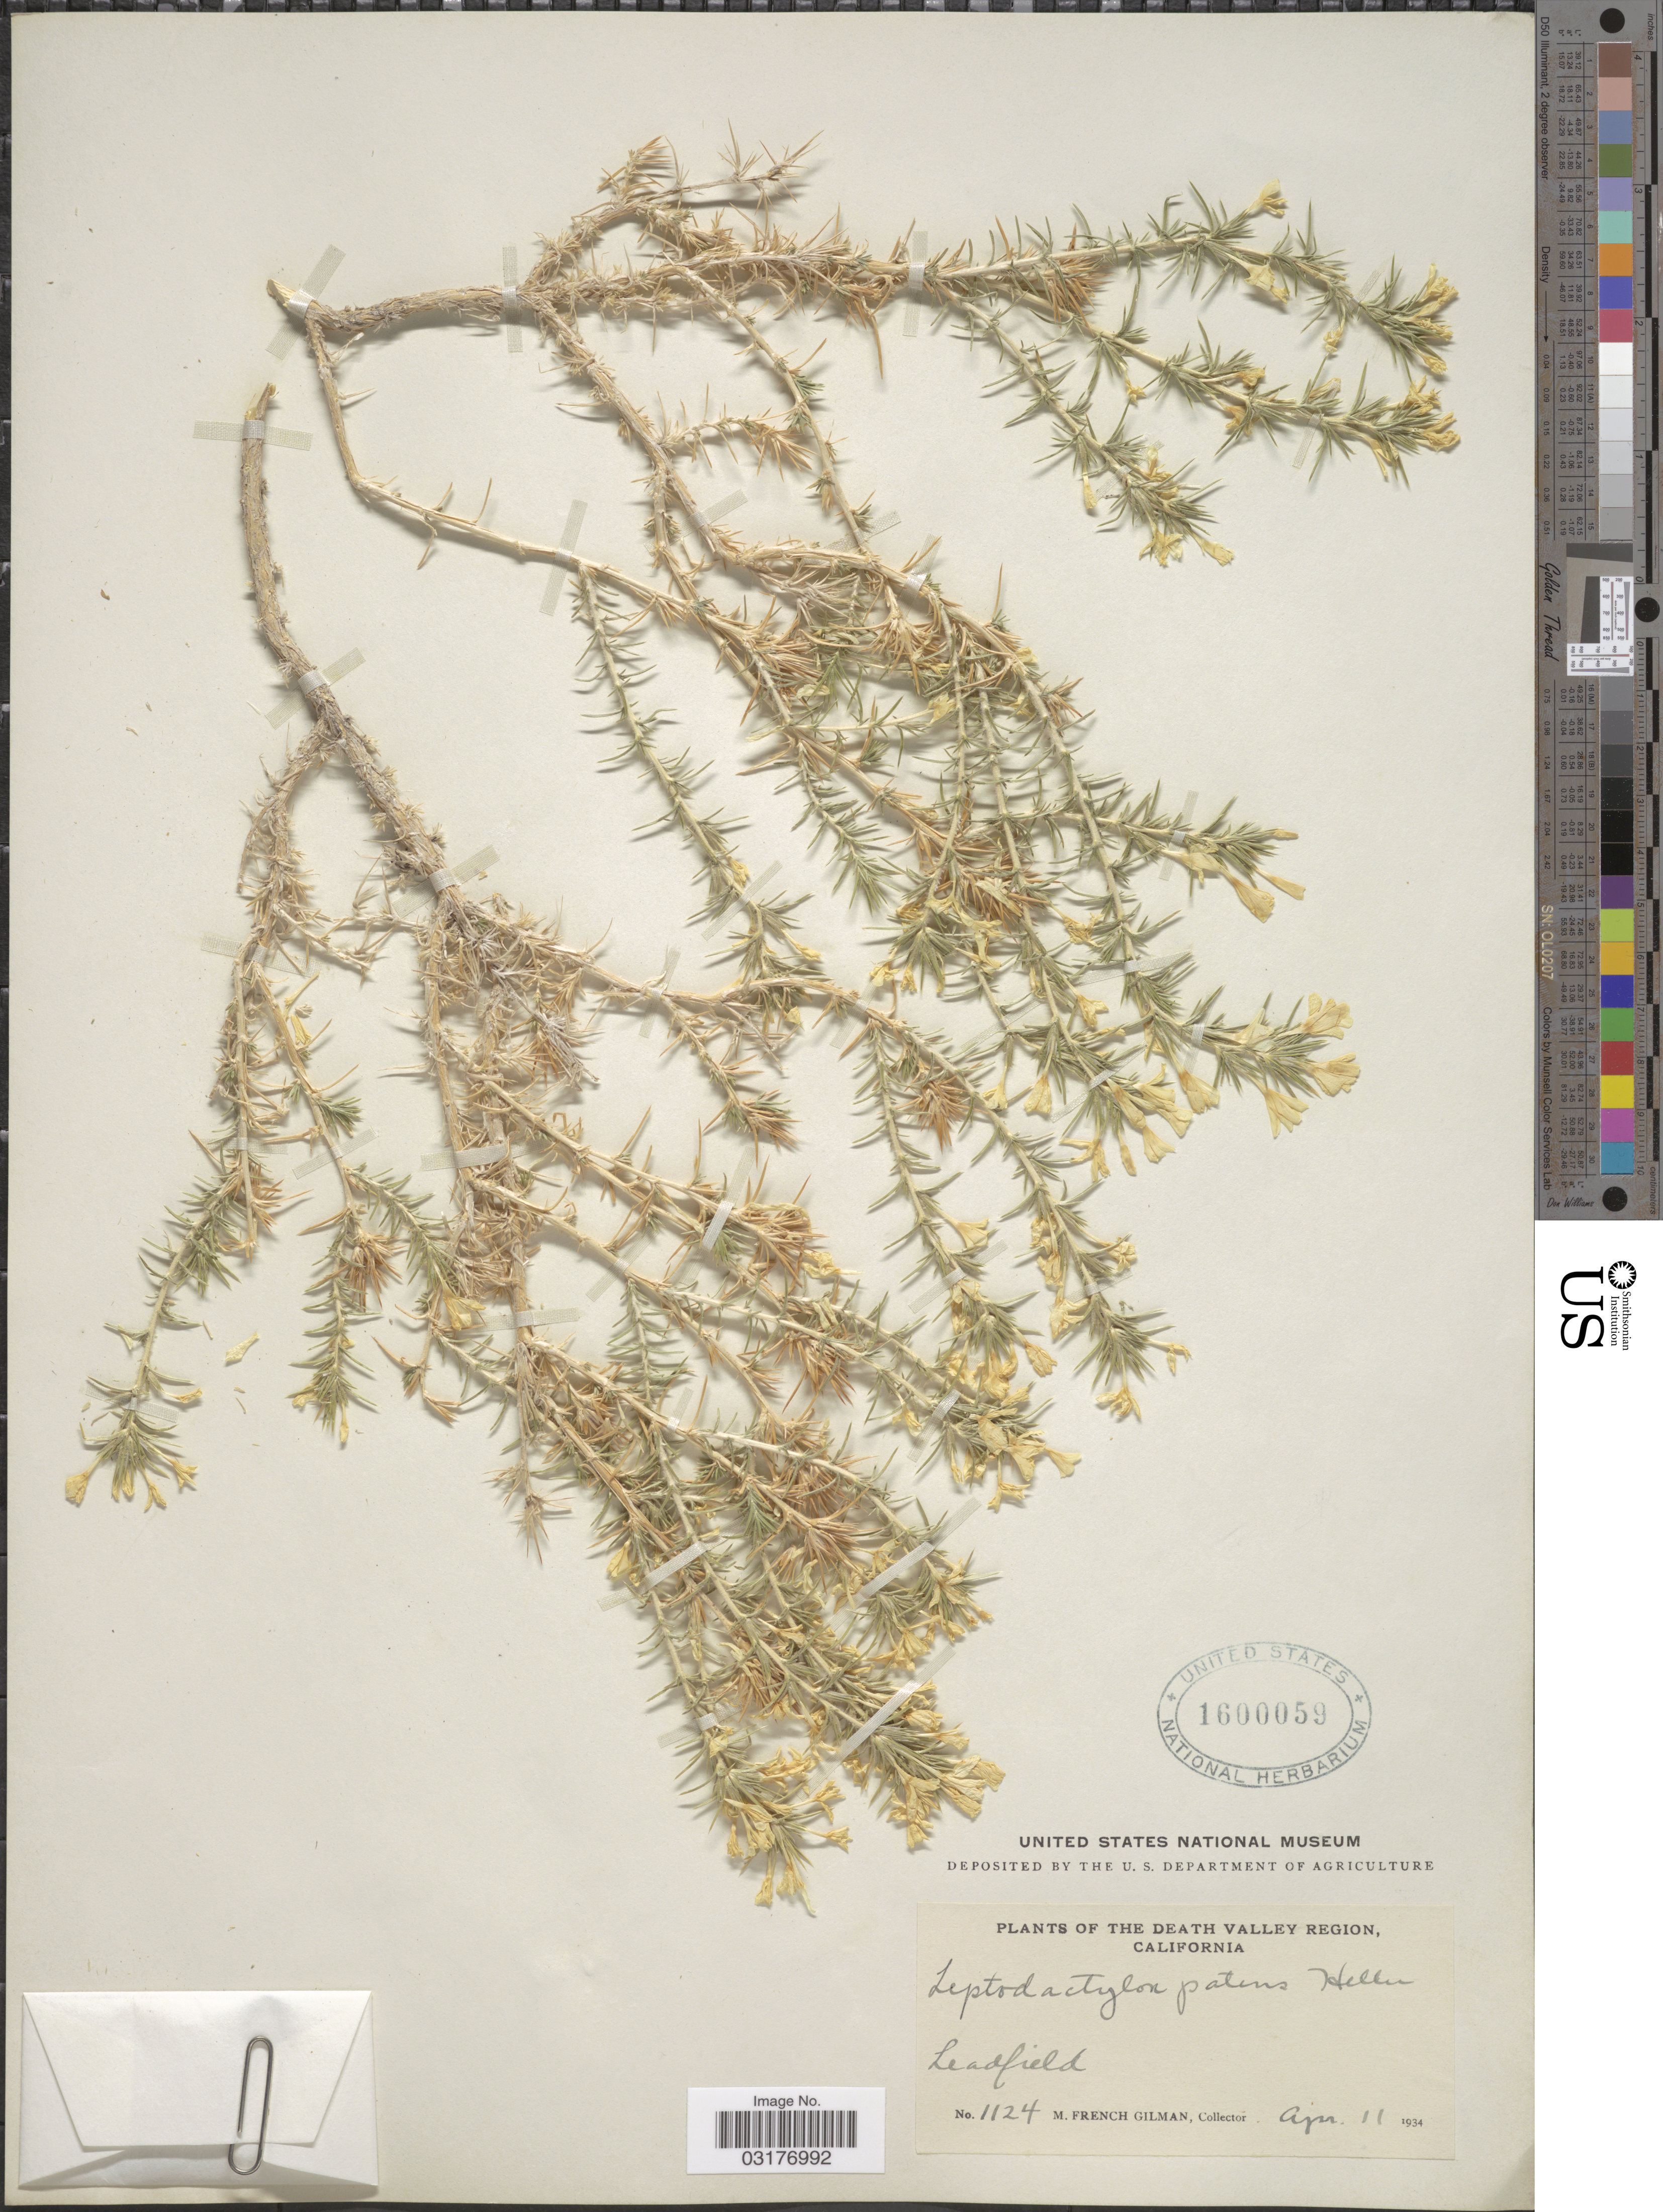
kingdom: Plantae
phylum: Tracheophyta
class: Magnoliopsida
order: Ericales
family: Polemoniaceae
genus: Linanthus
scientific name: Linanthus pungens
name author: (Torr.) J.M. Porter & L.A. Johnson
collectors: M. F. Gilman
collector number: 1124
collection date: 1934-04-11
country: United States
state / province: California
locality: Death Valley Region. Leadfield.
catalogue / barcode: US 1600059